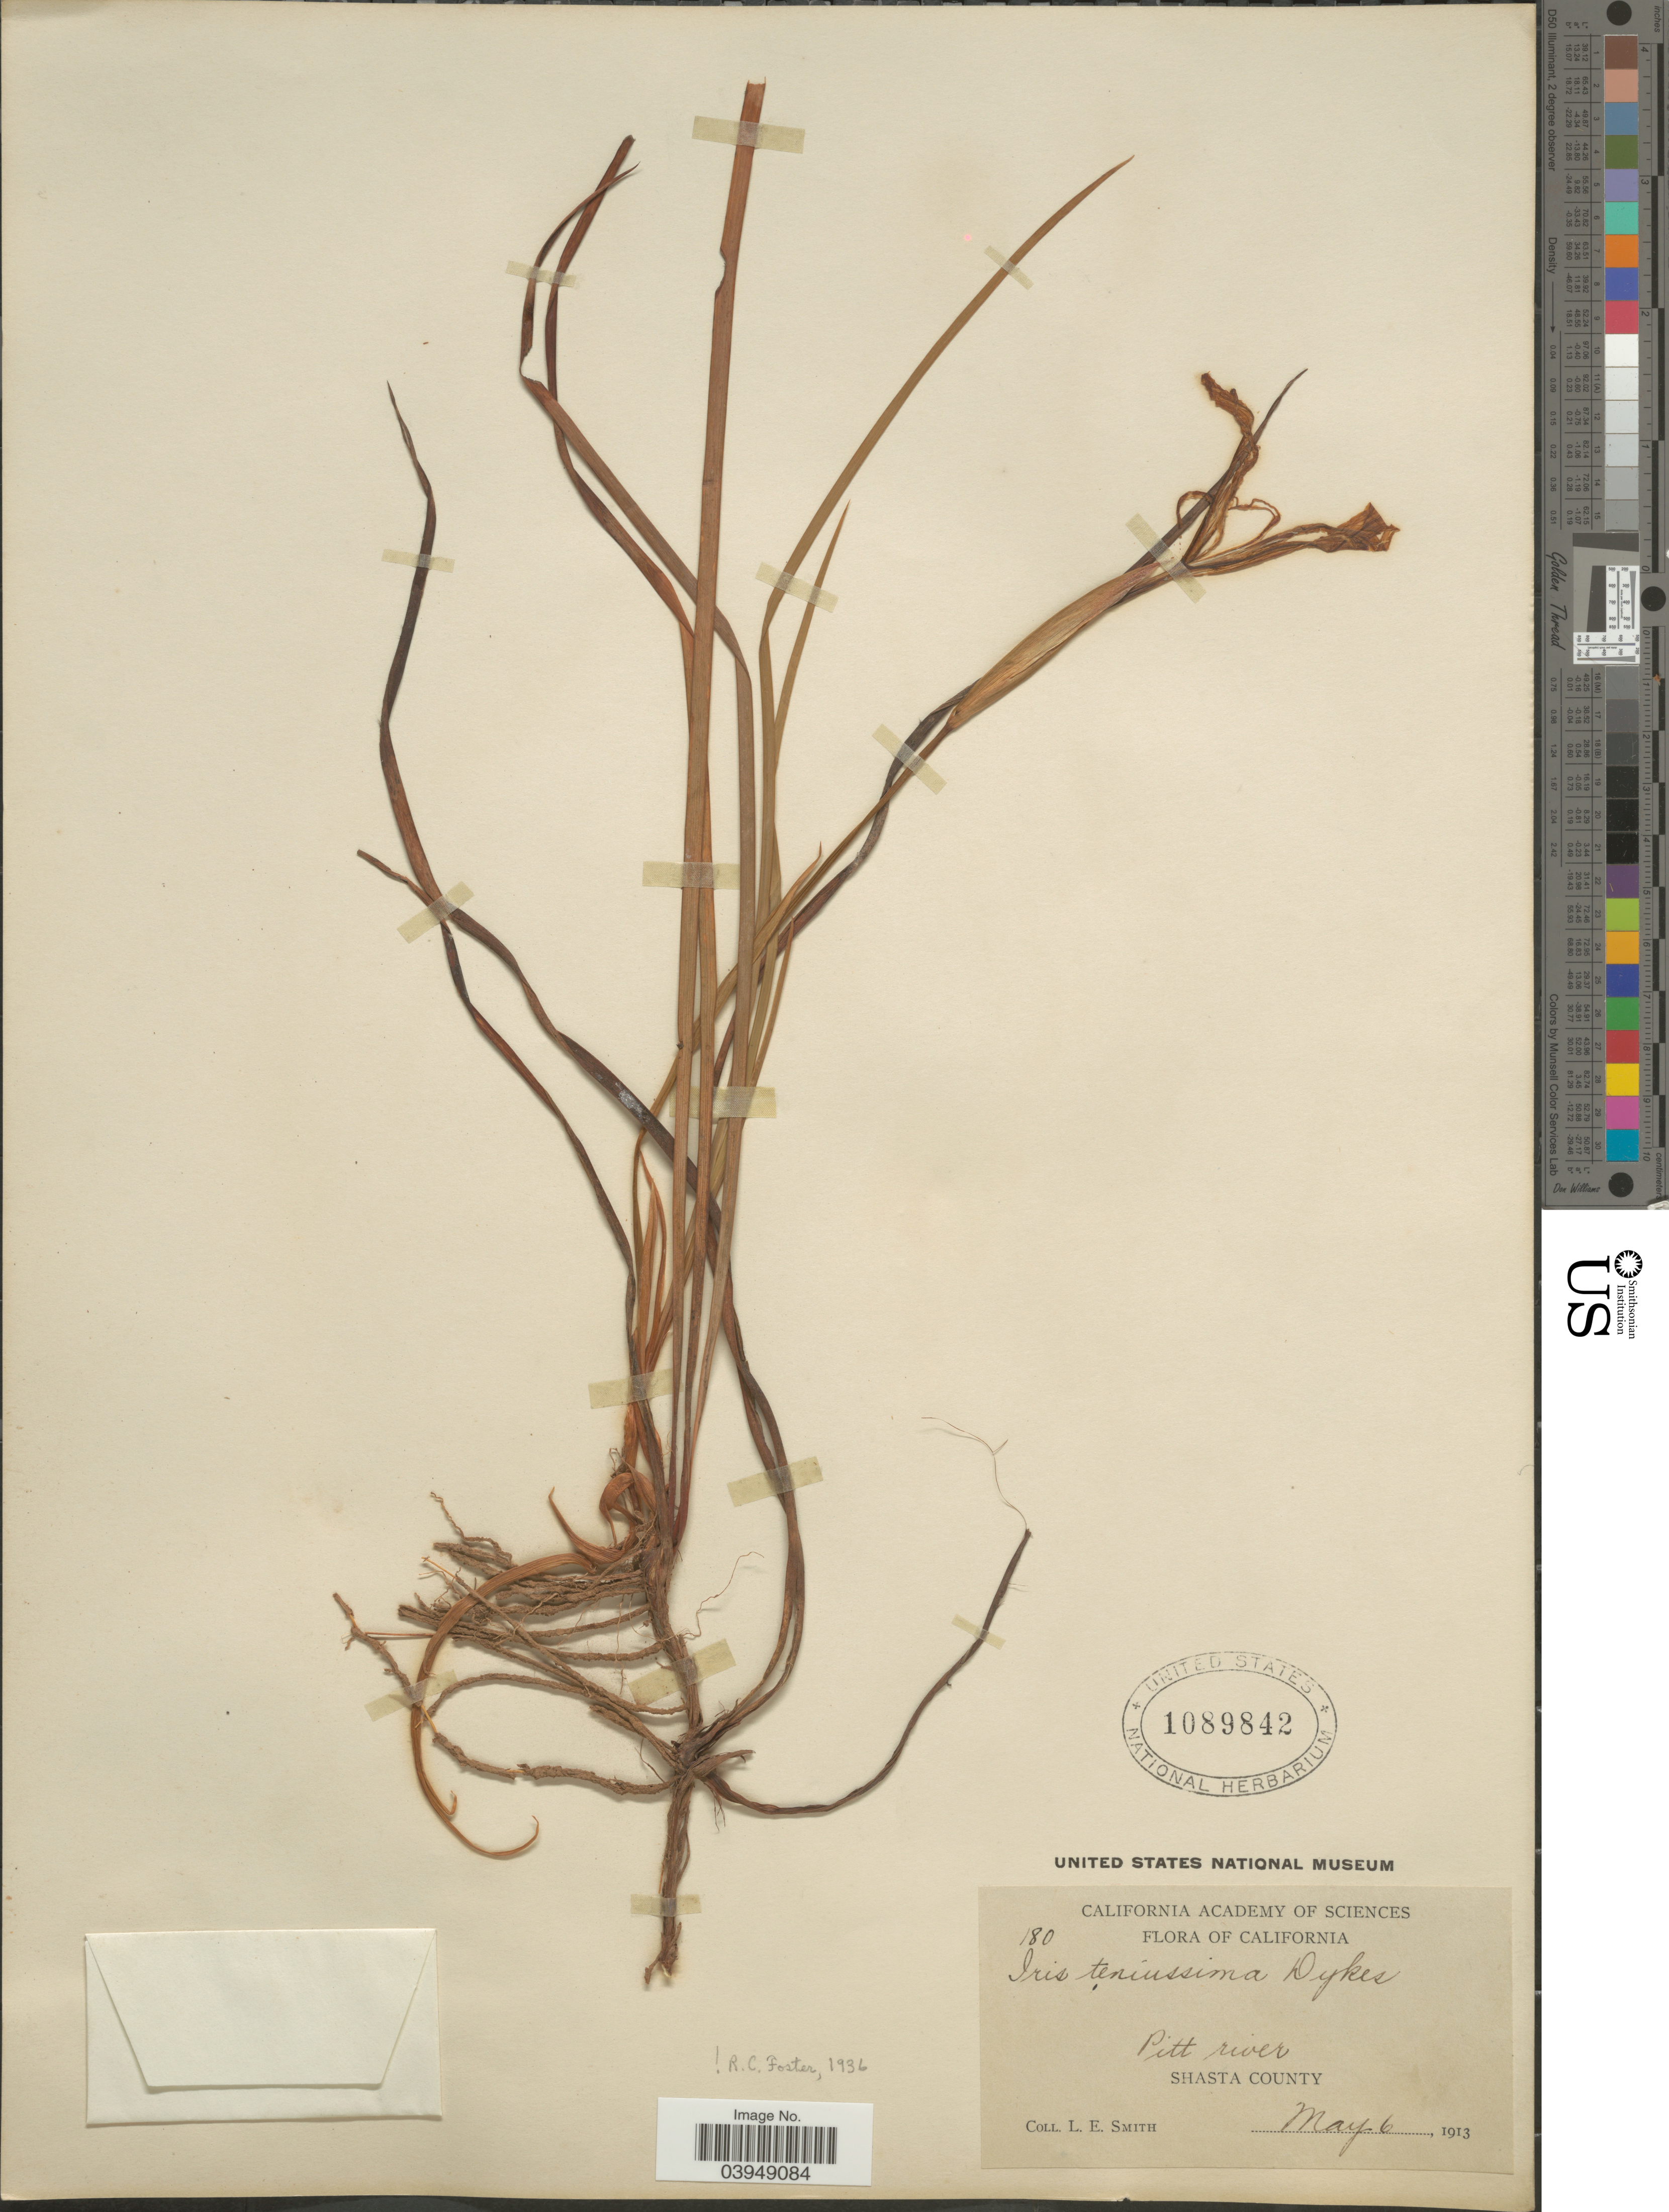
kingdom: Plantae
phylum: Tracheophyta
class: Liliopsida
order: Asparagales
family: Iridaceae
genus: Iris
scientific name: Iris tenuissima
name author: Dykes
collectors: L. E. Smith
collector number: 180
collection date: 1913-05-06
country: United States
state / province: California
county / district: Shasta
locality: Pitt river. Shasta County.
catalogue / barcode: US 1089842